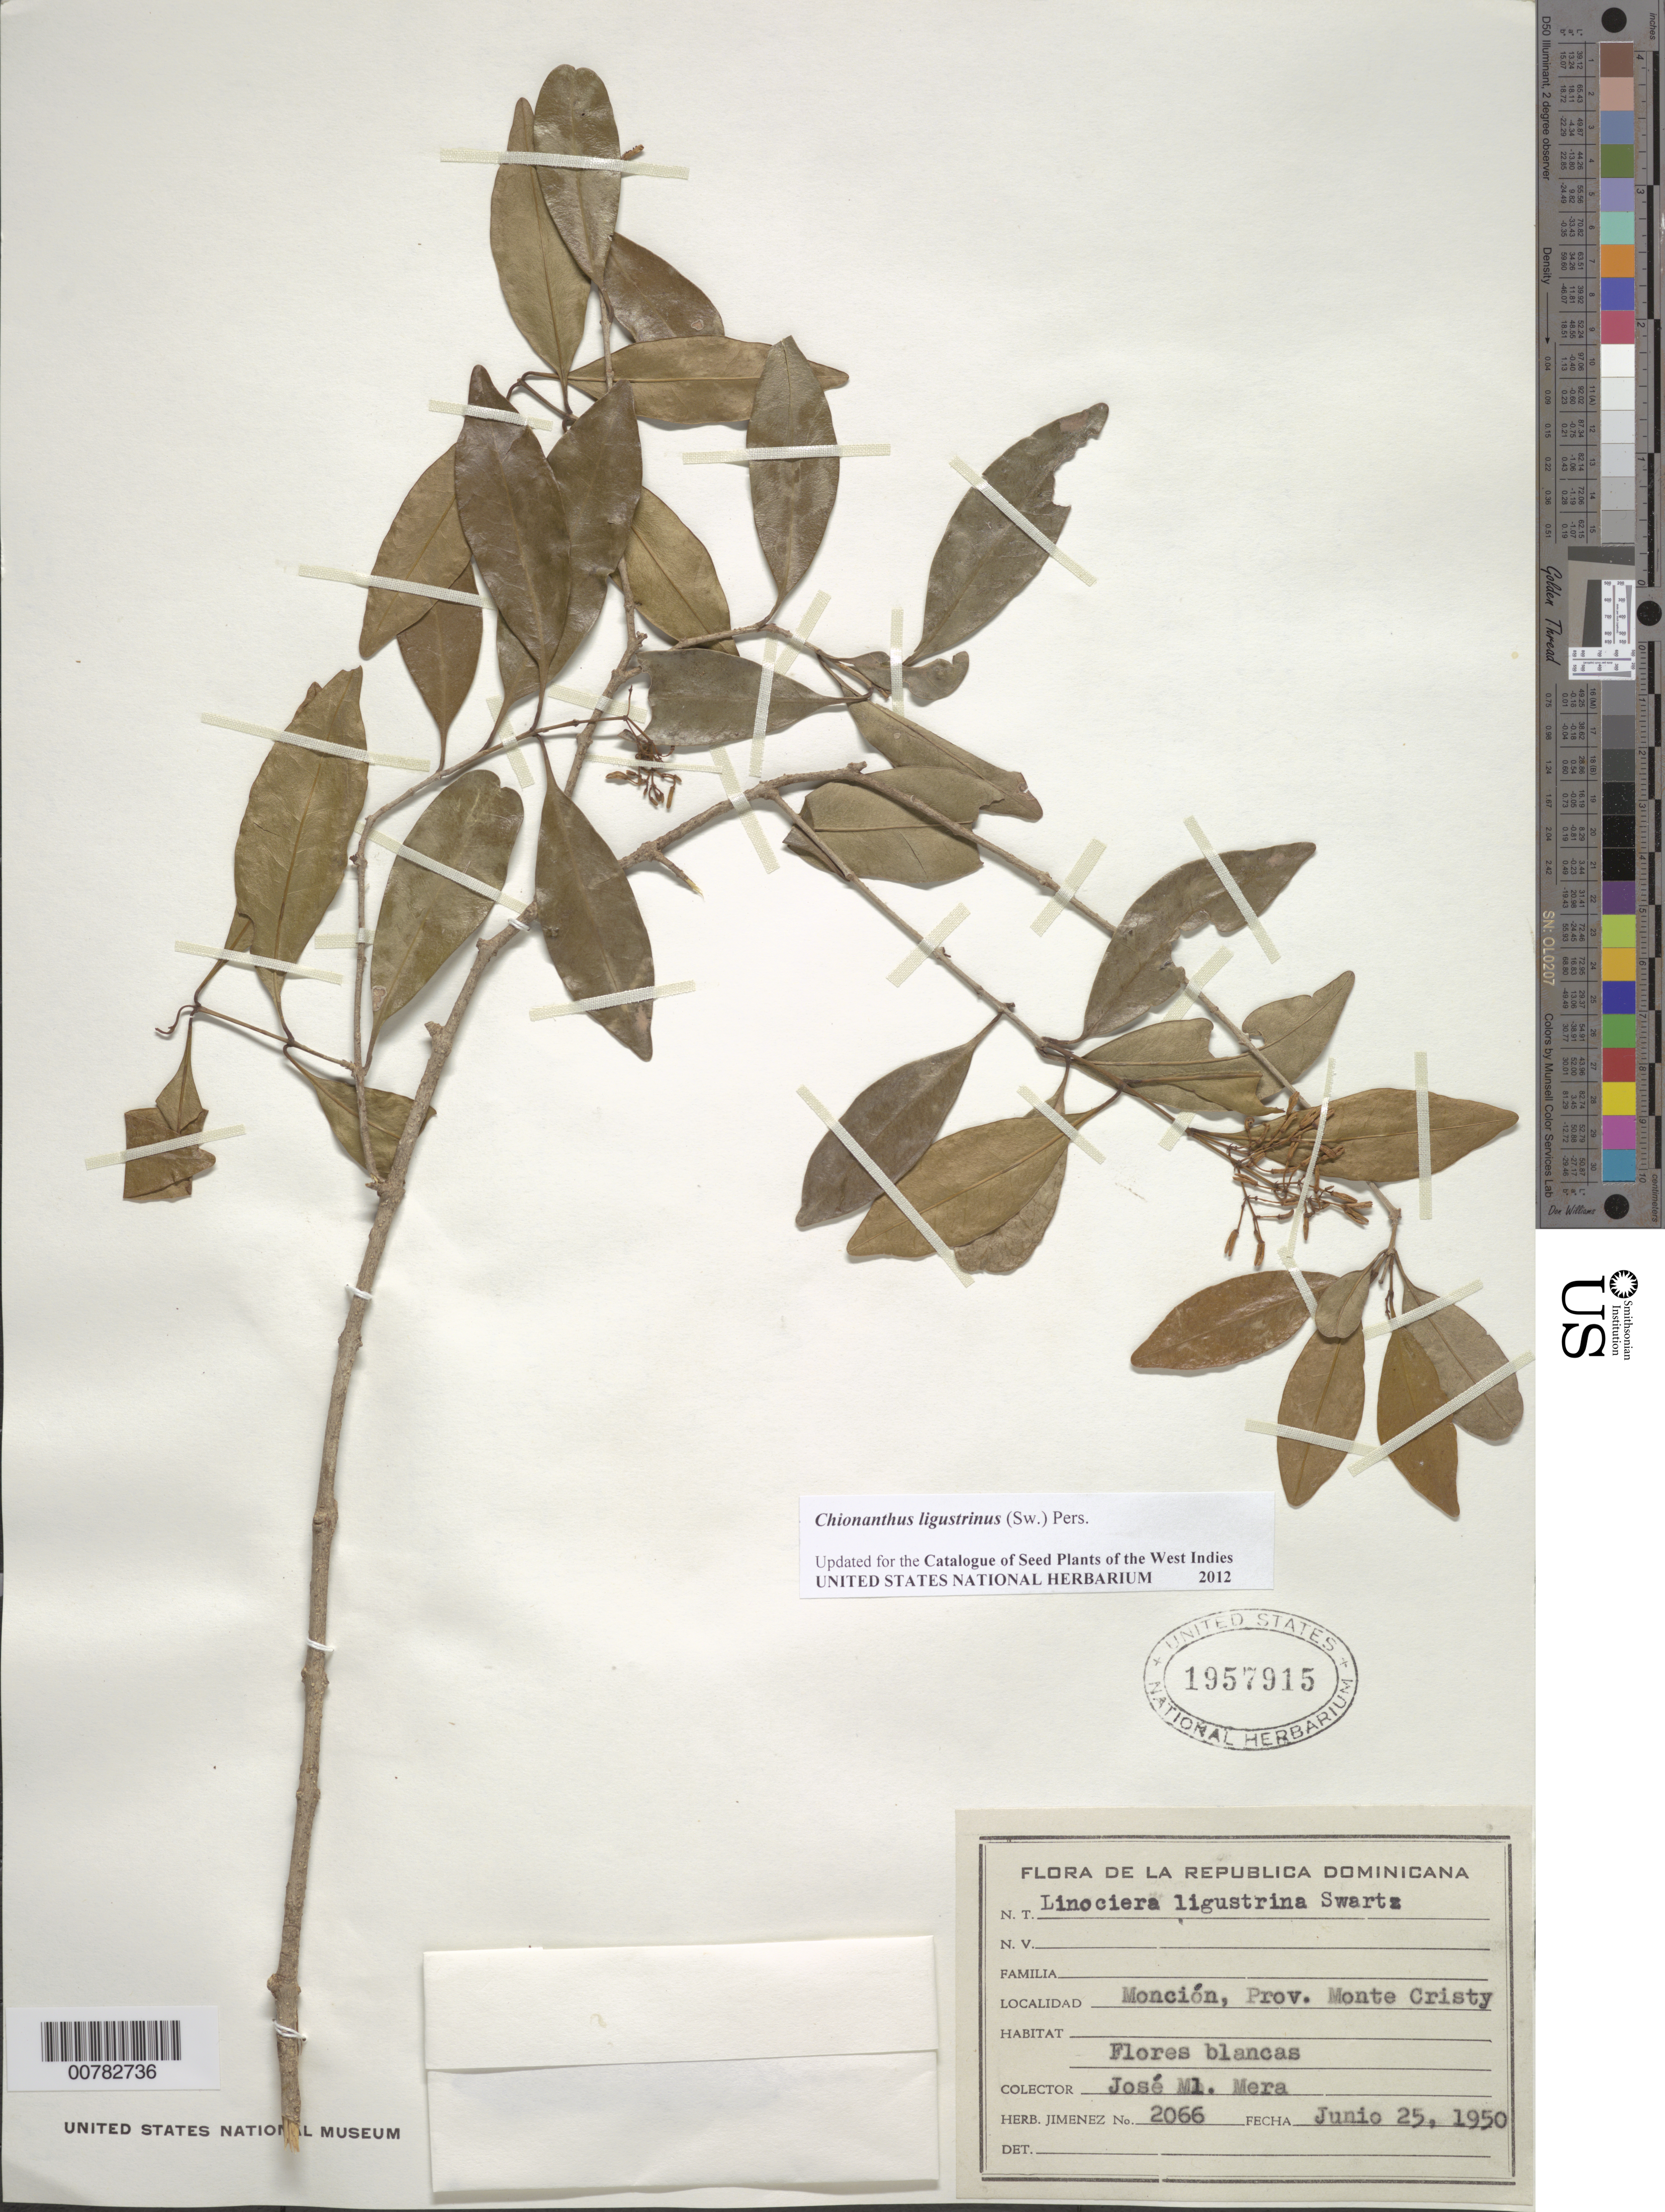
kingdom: Plantae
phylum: Tracheophyta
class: Magnoliopsida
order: Lamiales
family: Oleaceae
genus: Chionanthus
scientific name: Chionanthus ligustrinus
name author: (Sw.) Pers.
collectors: J. Mera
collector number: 2066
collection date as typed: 25 Jun 1950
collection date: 1950-06-25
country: Dominican Republic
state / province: Monte Cristi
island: Hispaniola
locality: Monción.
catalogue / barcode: US 1957915